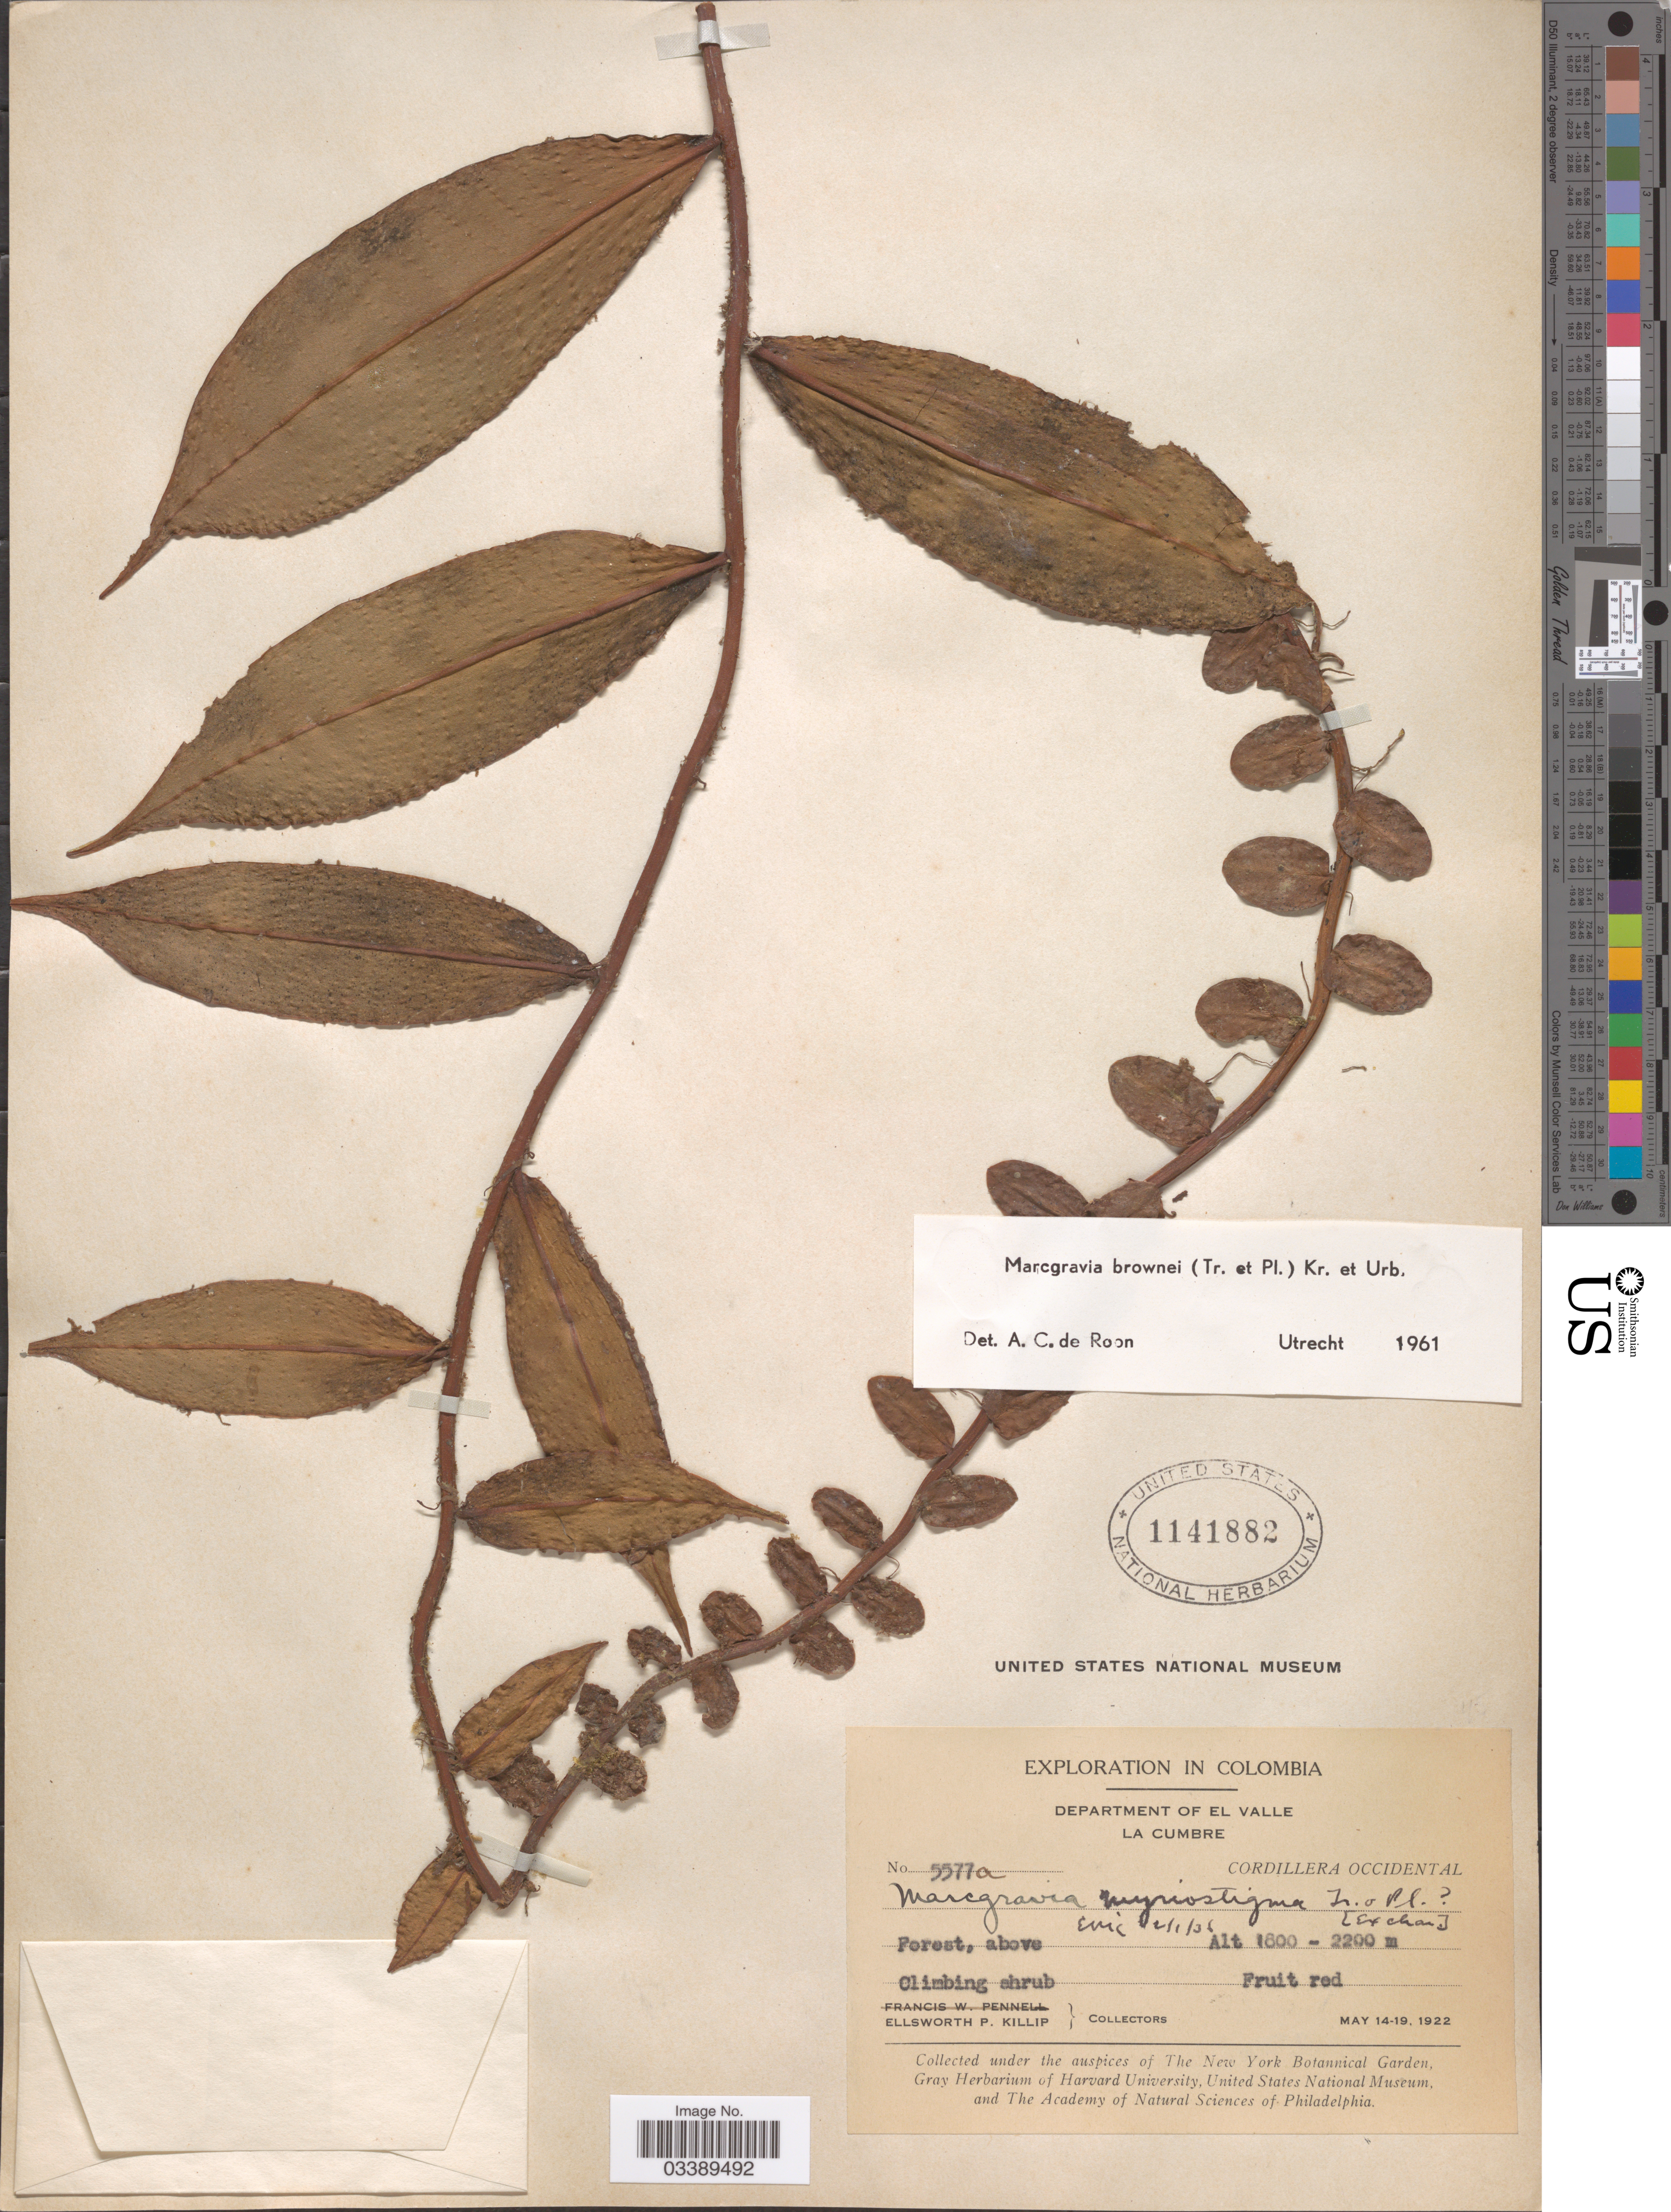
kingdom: Plantae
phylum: Tracheophyta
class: Magnoliopsida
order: Ericales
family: Marcgraviaceae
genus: Marcgravia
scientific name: Marcgravia brownei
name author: (Triana & Planch.) Krug & Urb.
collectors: E. P. Killip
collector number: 5577a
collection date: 1922-05-14/1922-05-19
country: Colombia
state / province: Valle del Cauca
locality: Department of El Valle, La Cumbre. Cordillera Occidental.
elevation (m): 1800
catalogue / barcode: US 1141882